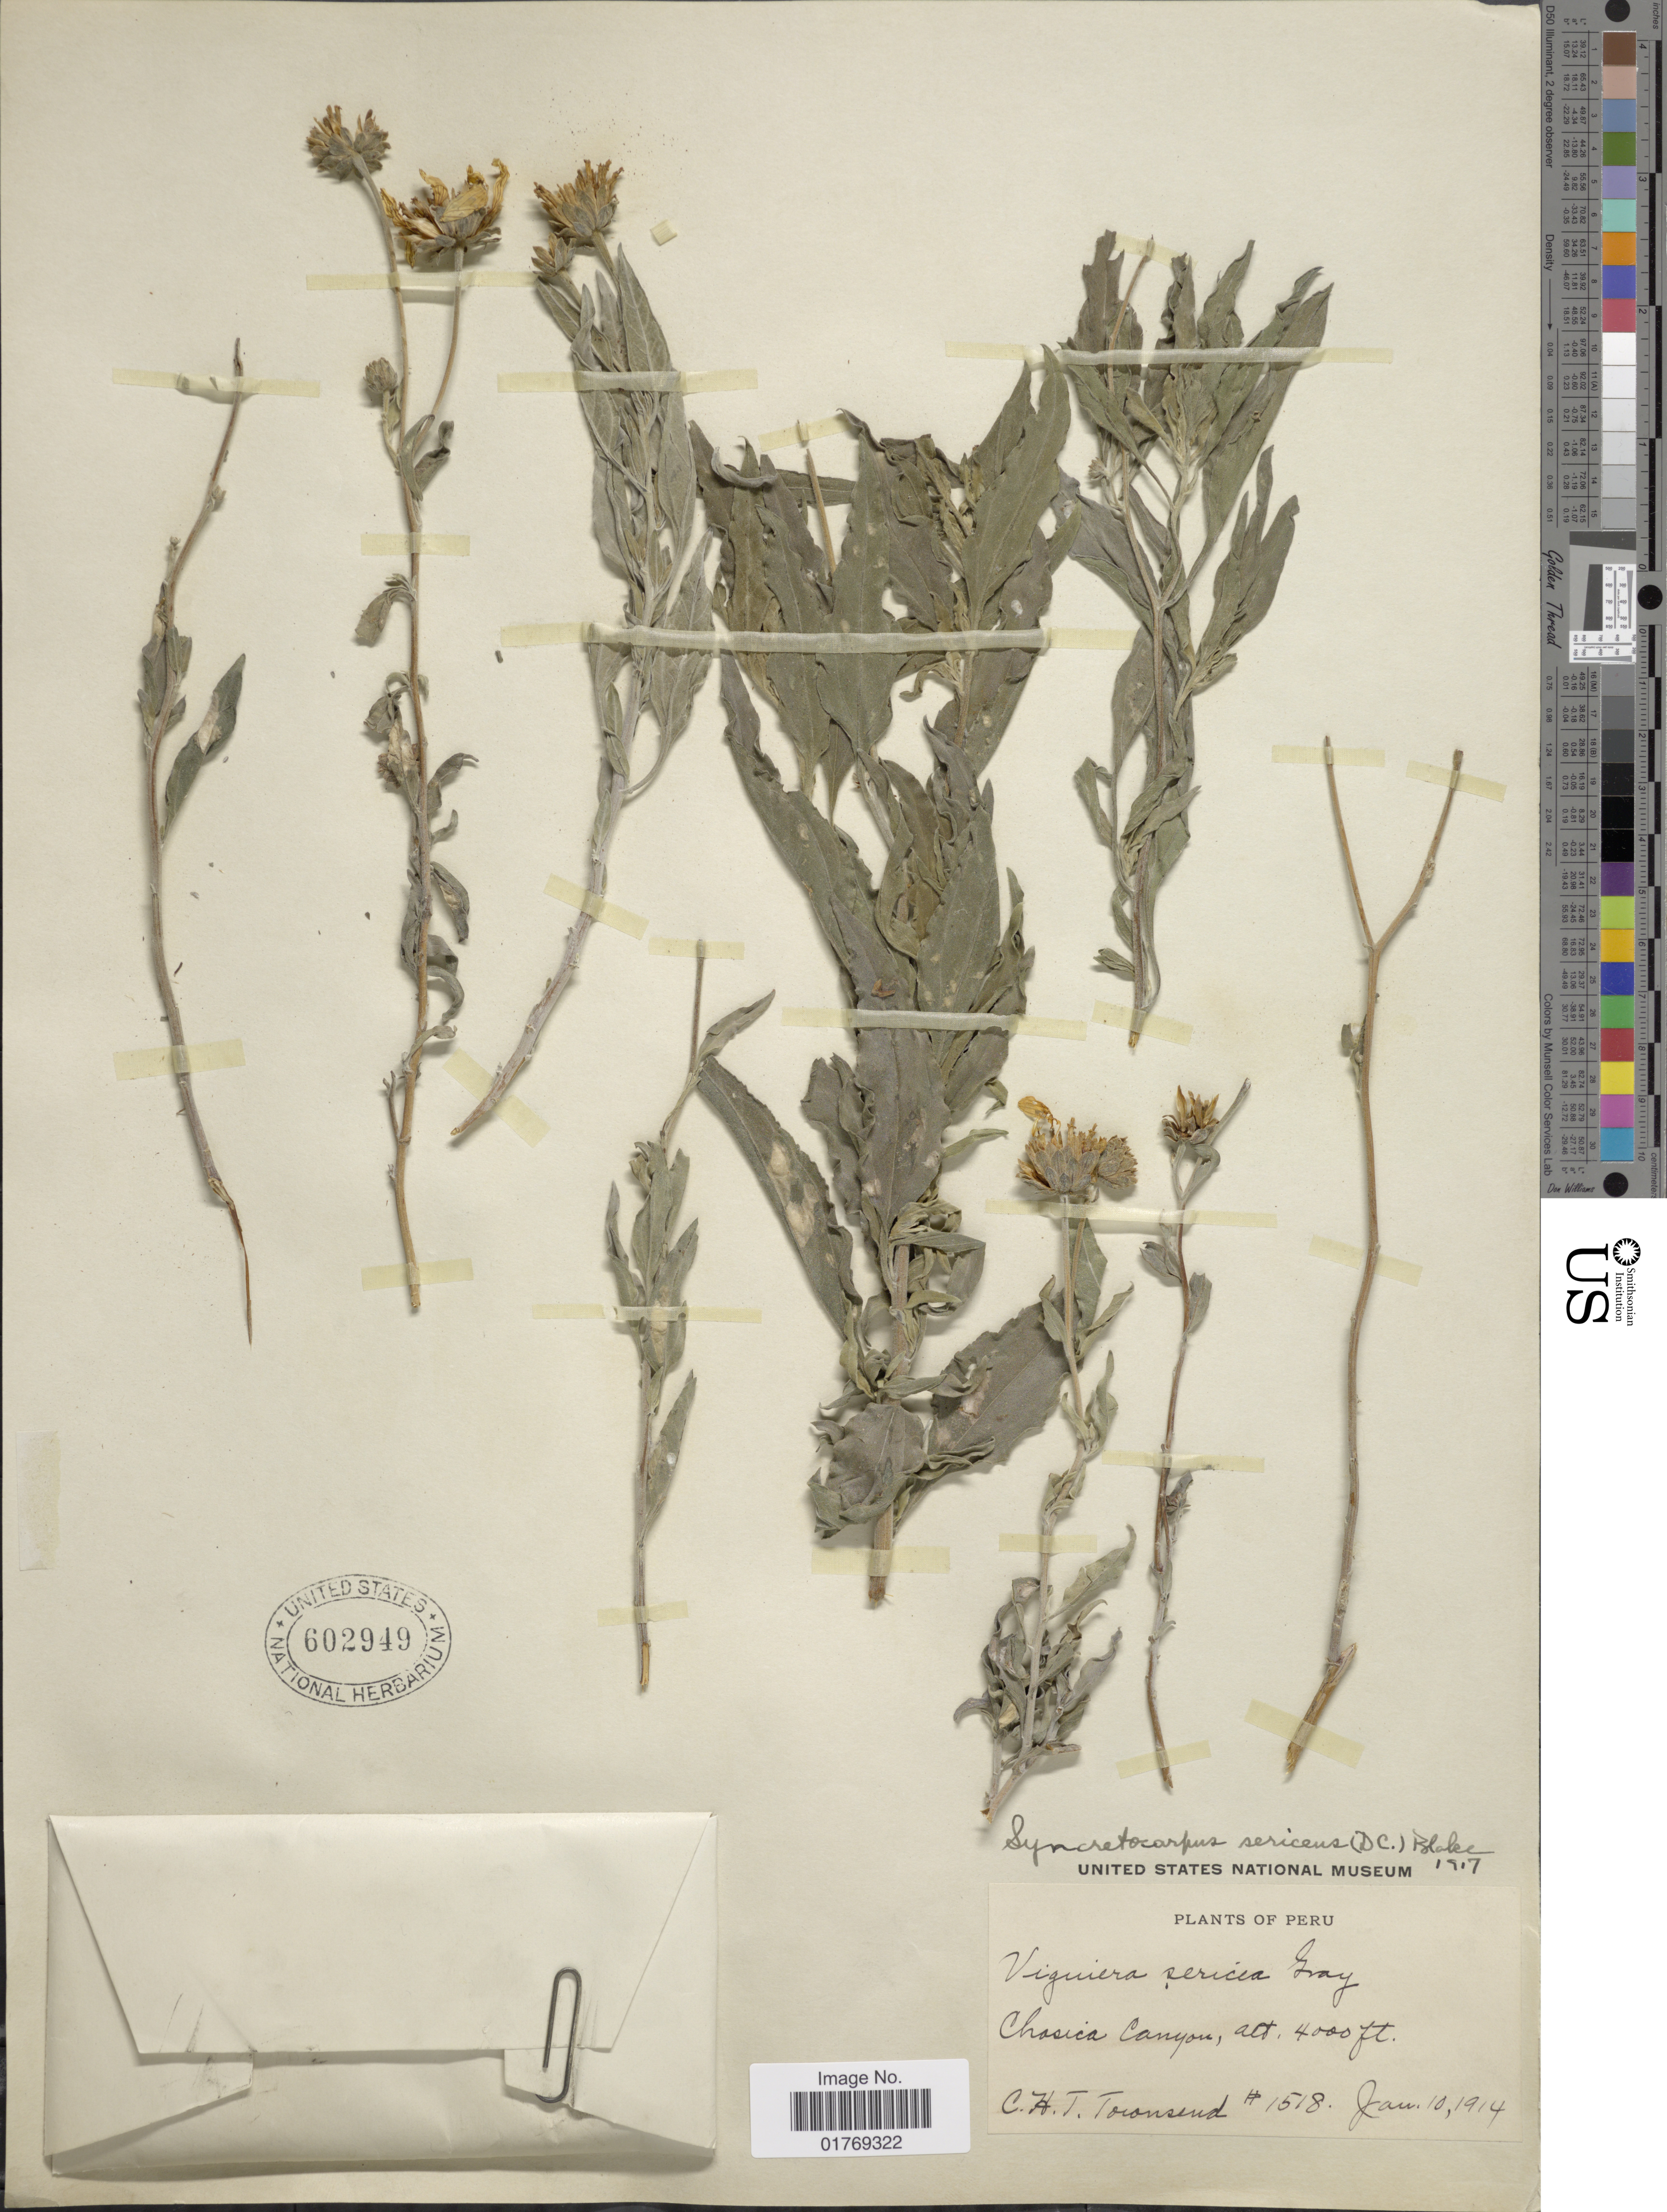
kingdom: Plantae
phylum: Tracheophyta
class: Magnoliopsida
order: Asterales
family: Asteraceae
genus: Syncretocarpus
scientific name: Syncretocarpus sericeus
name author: S.F. Blake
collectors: C. H. T. Townsend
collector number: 1518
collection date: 1914-01-10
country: Peru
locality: Chosica Canyon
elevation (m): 1219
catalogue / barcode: US 602949